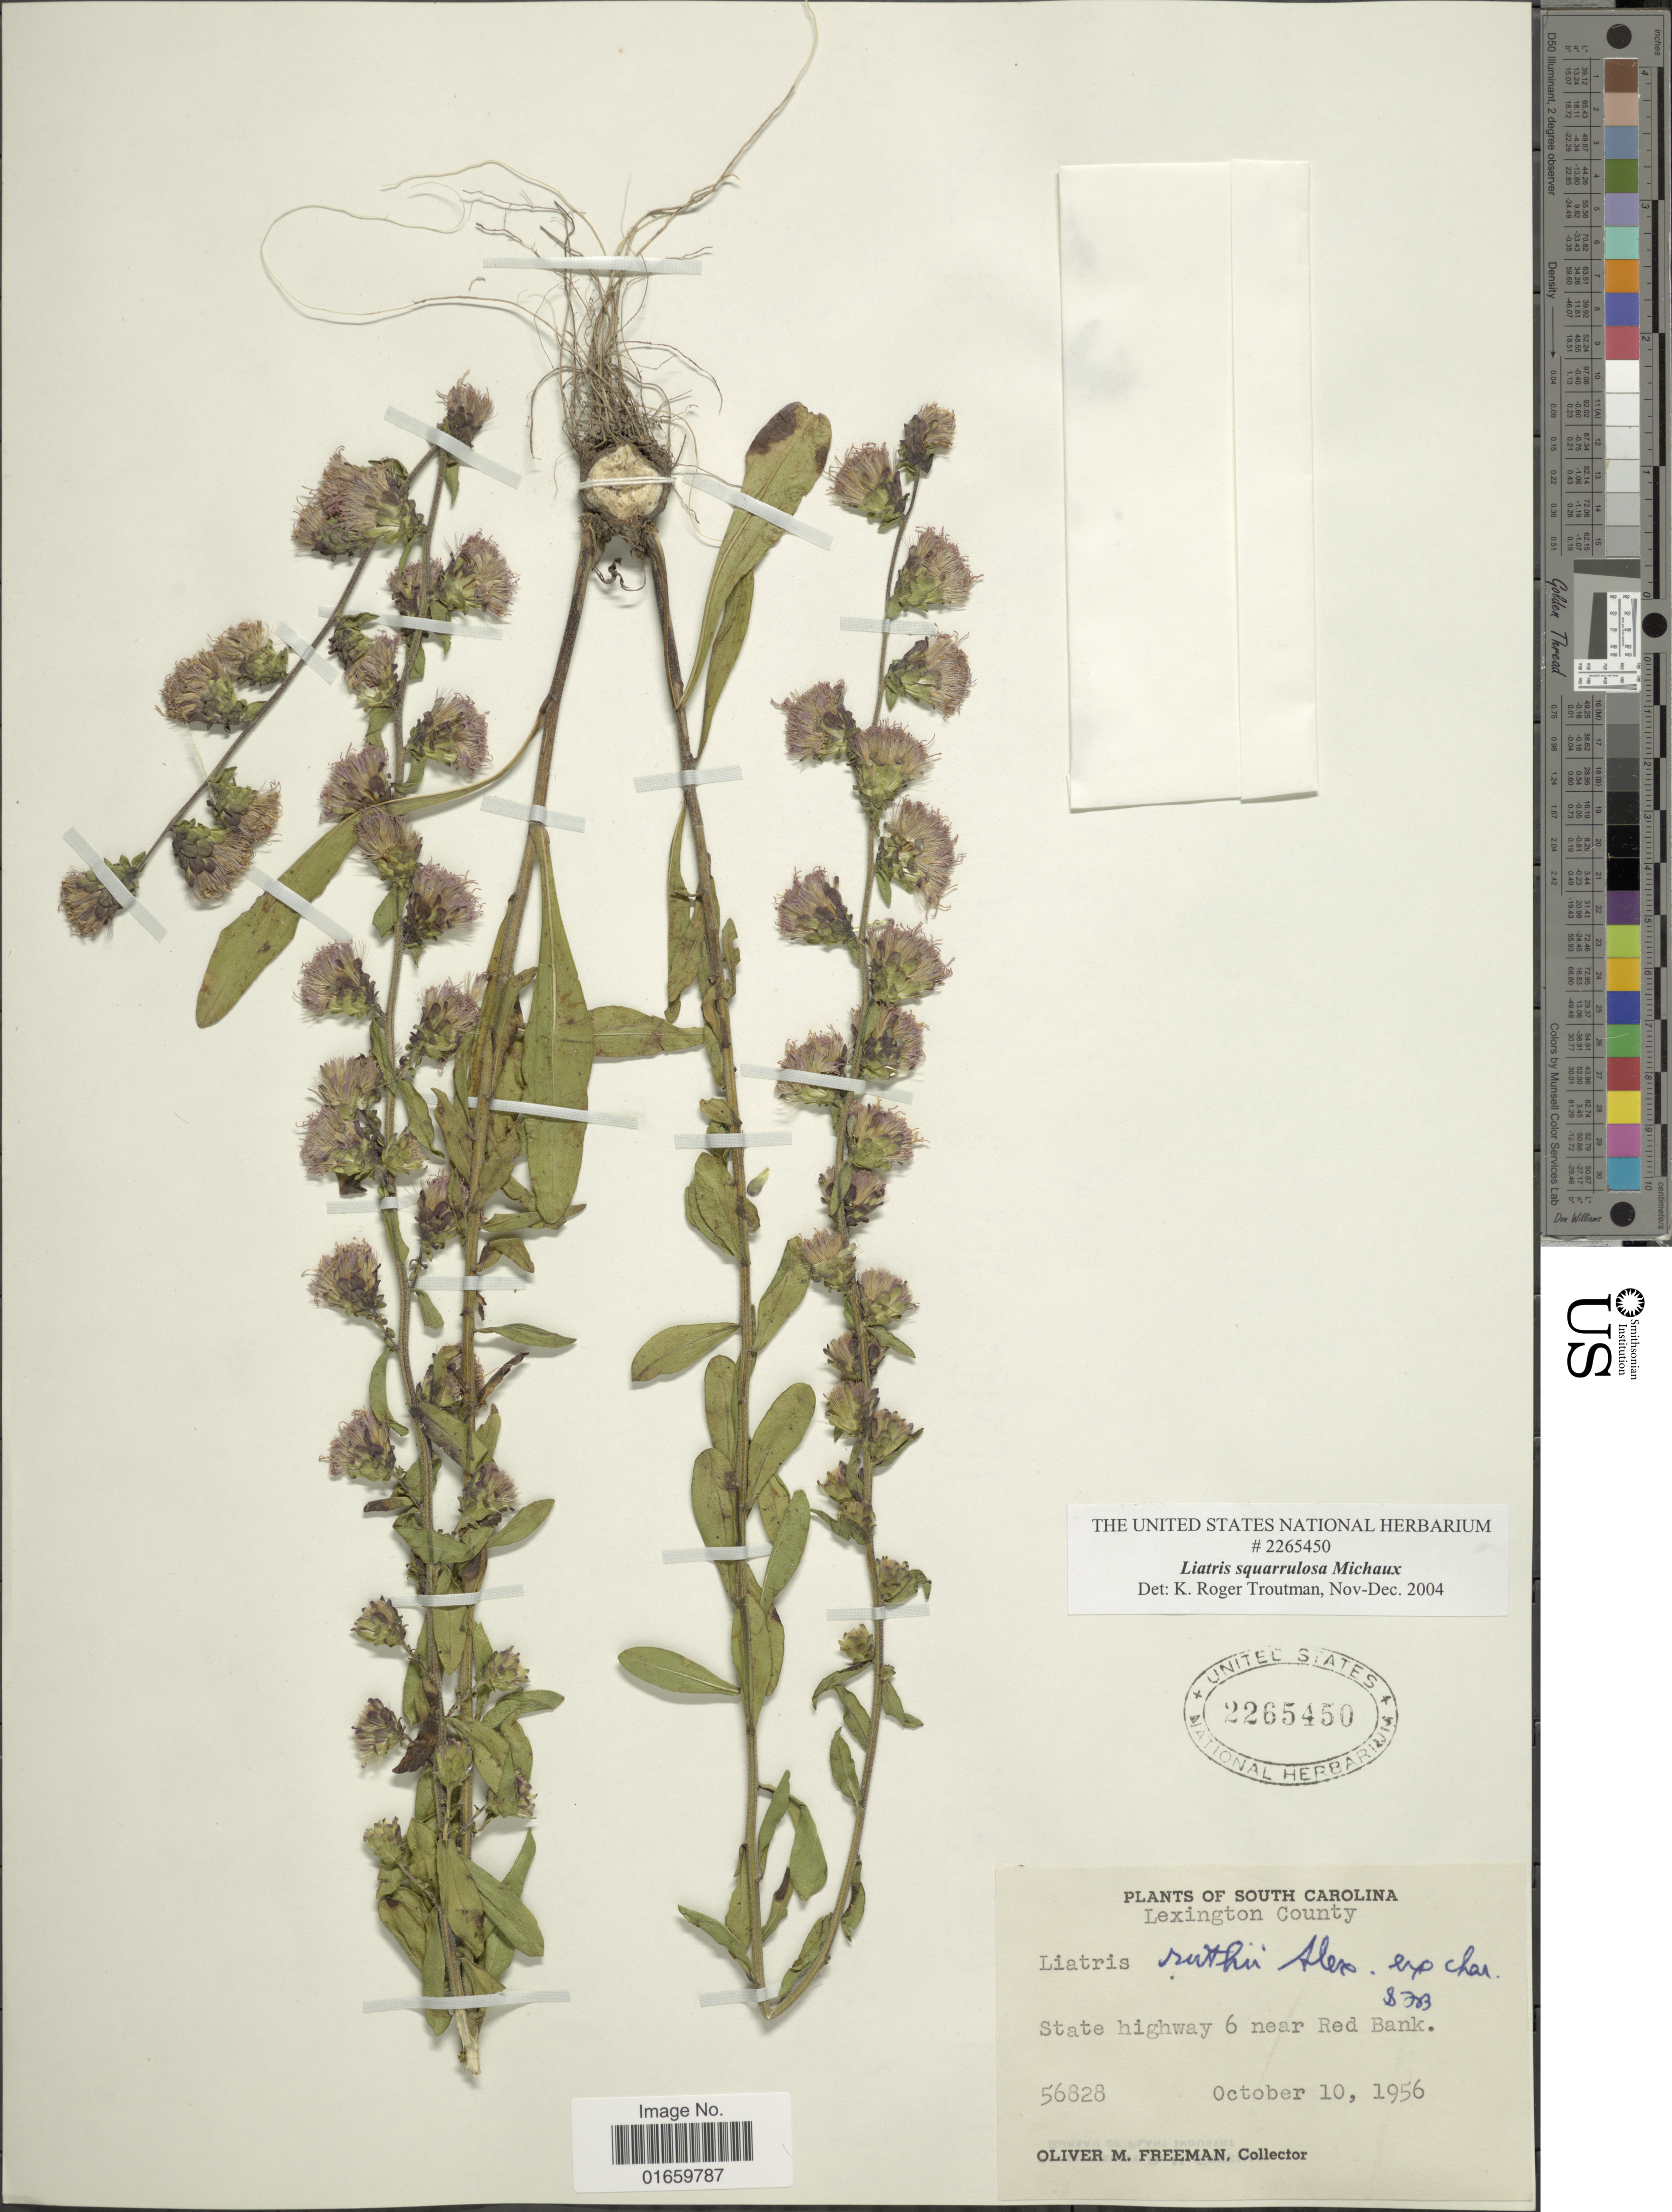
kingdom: Plantae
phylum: Tracheophyta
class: Magnoliopsida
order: Asterales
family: Asteraceae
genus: Liatris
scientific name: Liatris squarrulosa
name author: Michx.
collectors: O. Freeman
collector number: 56828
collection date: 1956-10-10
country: United States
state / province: South Carolina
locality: Lexington County, State highway 6 near Red Bank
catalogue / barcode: US 2265450